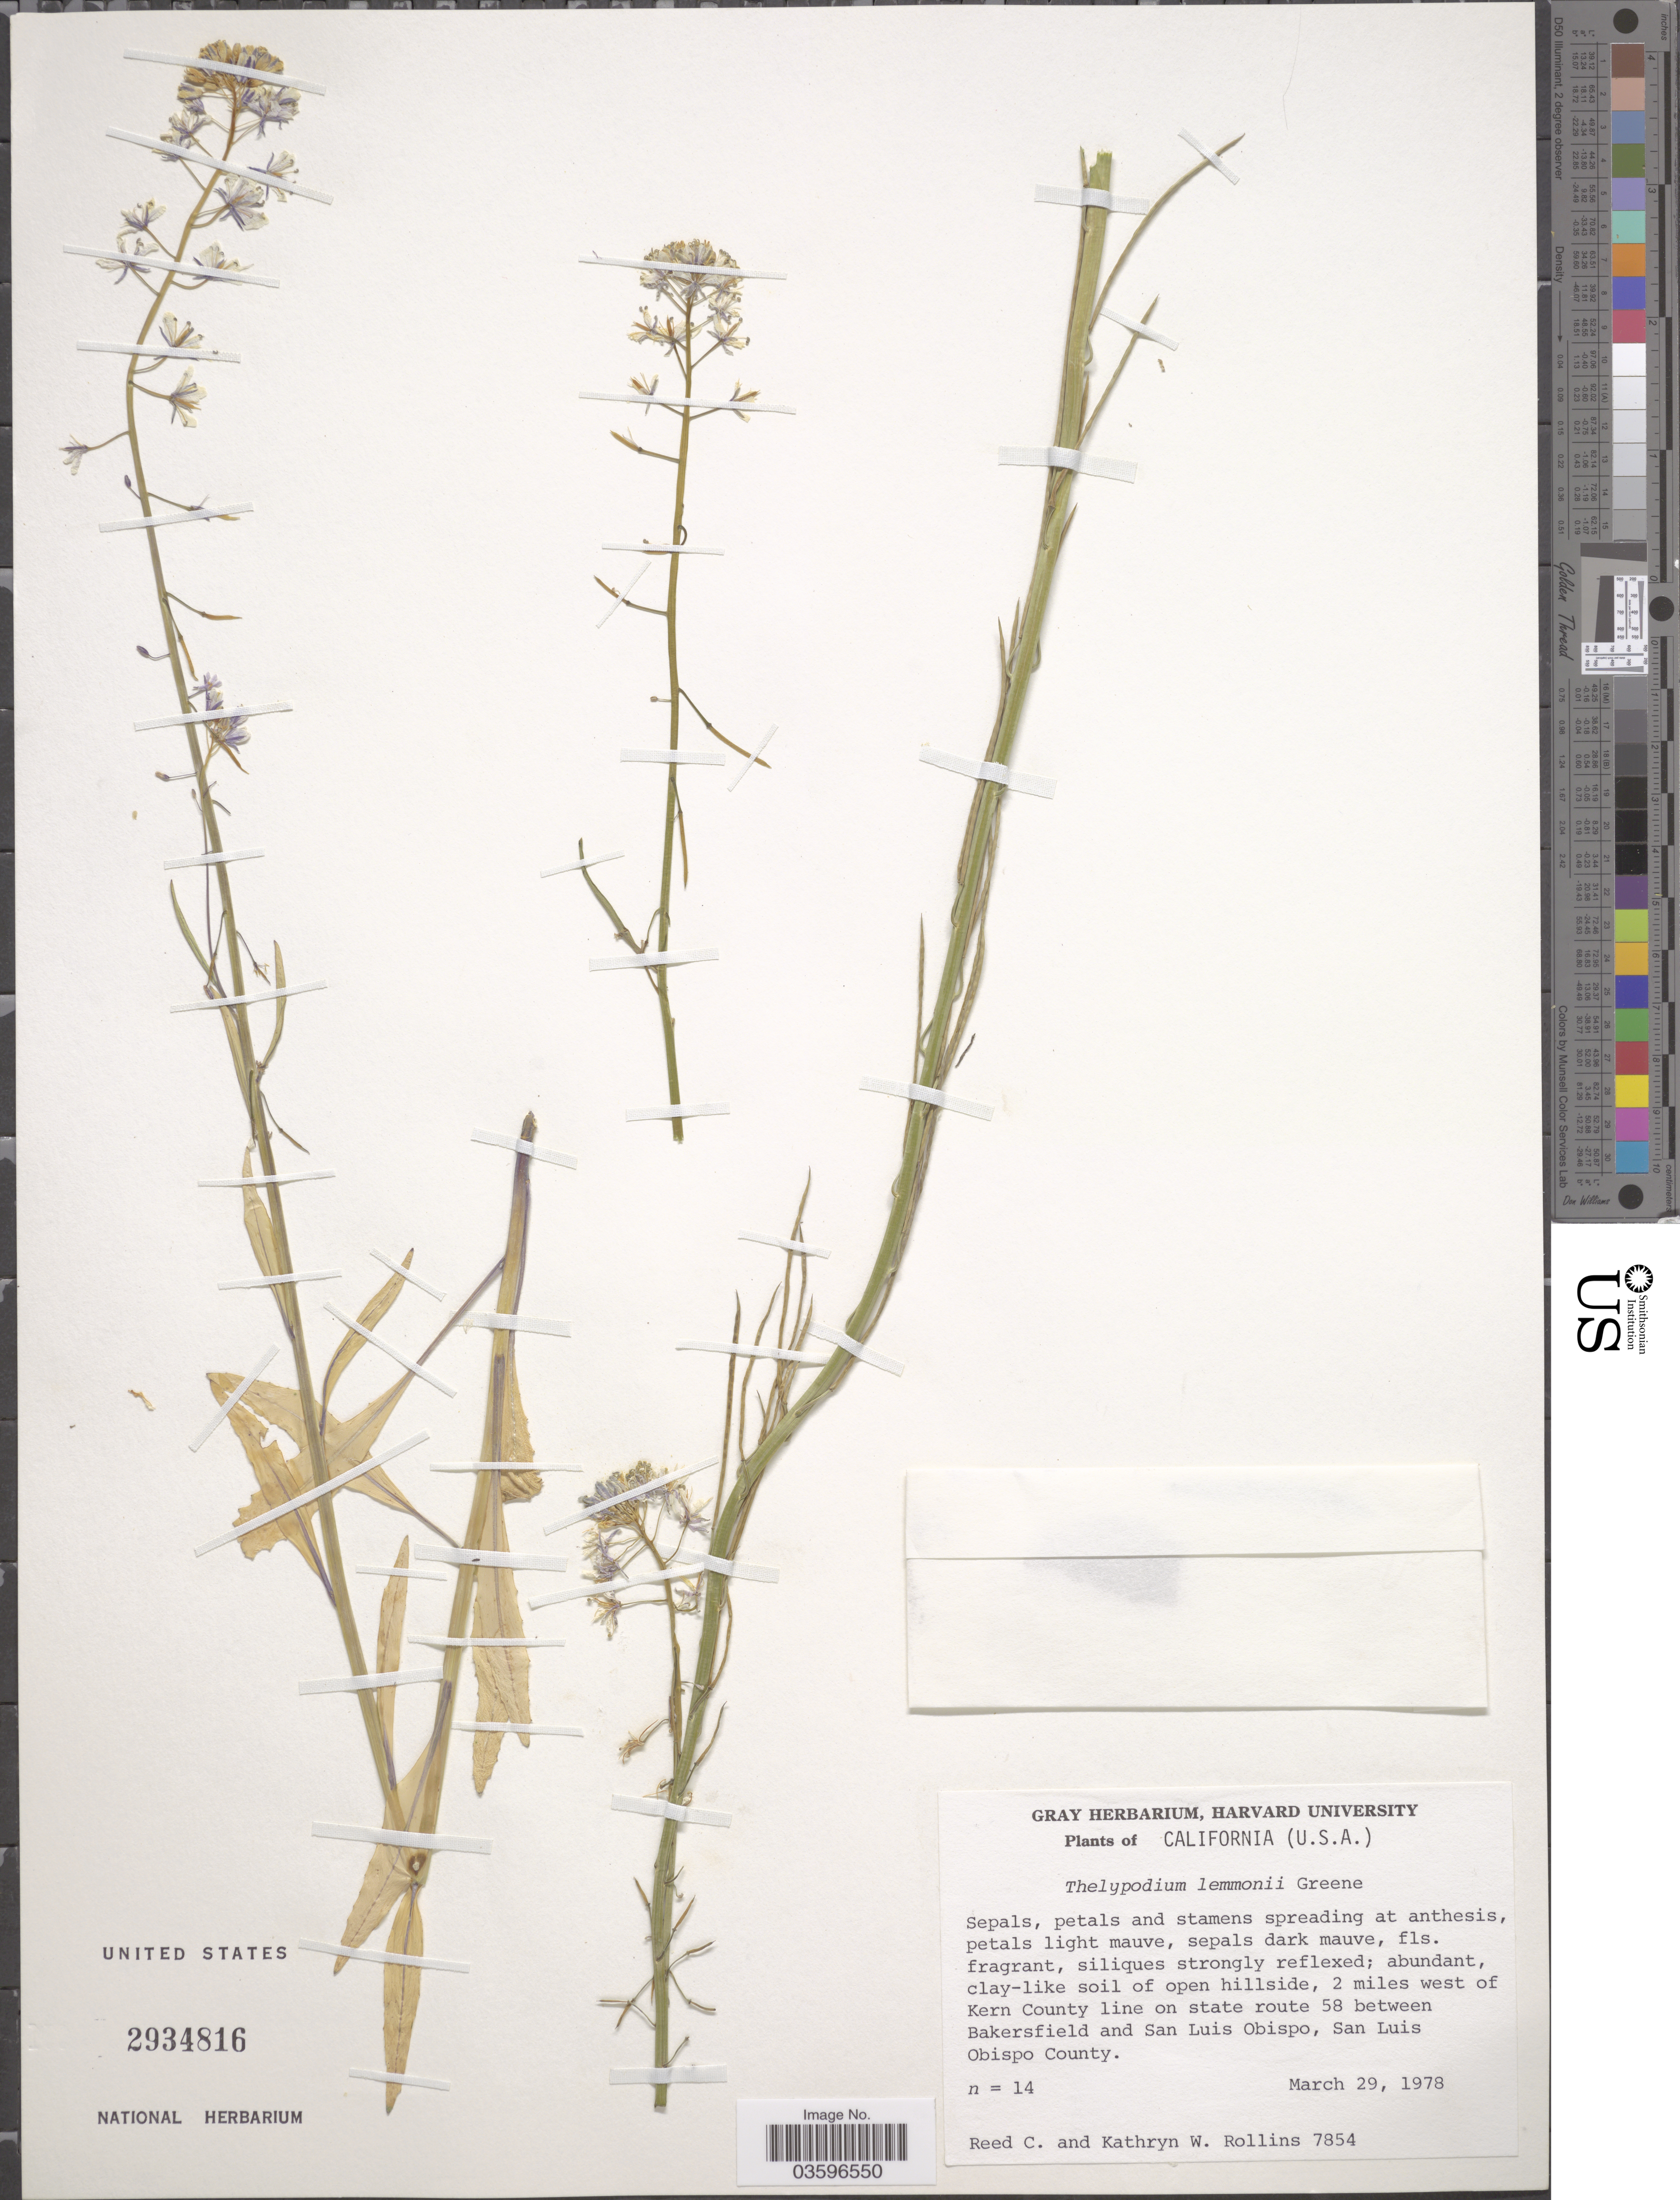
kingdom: Plantae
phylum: Tracheophyta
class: Magnoliopsida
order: Brassicales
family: Brassicaceae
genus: Thelypodium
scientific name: Thelypodium lemmonii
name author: Greene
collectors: R. C. Rollins & K. W. Rollins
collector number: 7854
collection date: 1978-03-29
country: United States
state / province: California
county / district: Kern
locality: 2 miles west of Kern County line on state route 58 between Bakersfield and San Luis Obispo, San Luis Obispo County.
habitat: abundant clay-like soil of open hillside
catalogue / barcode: US 2934816